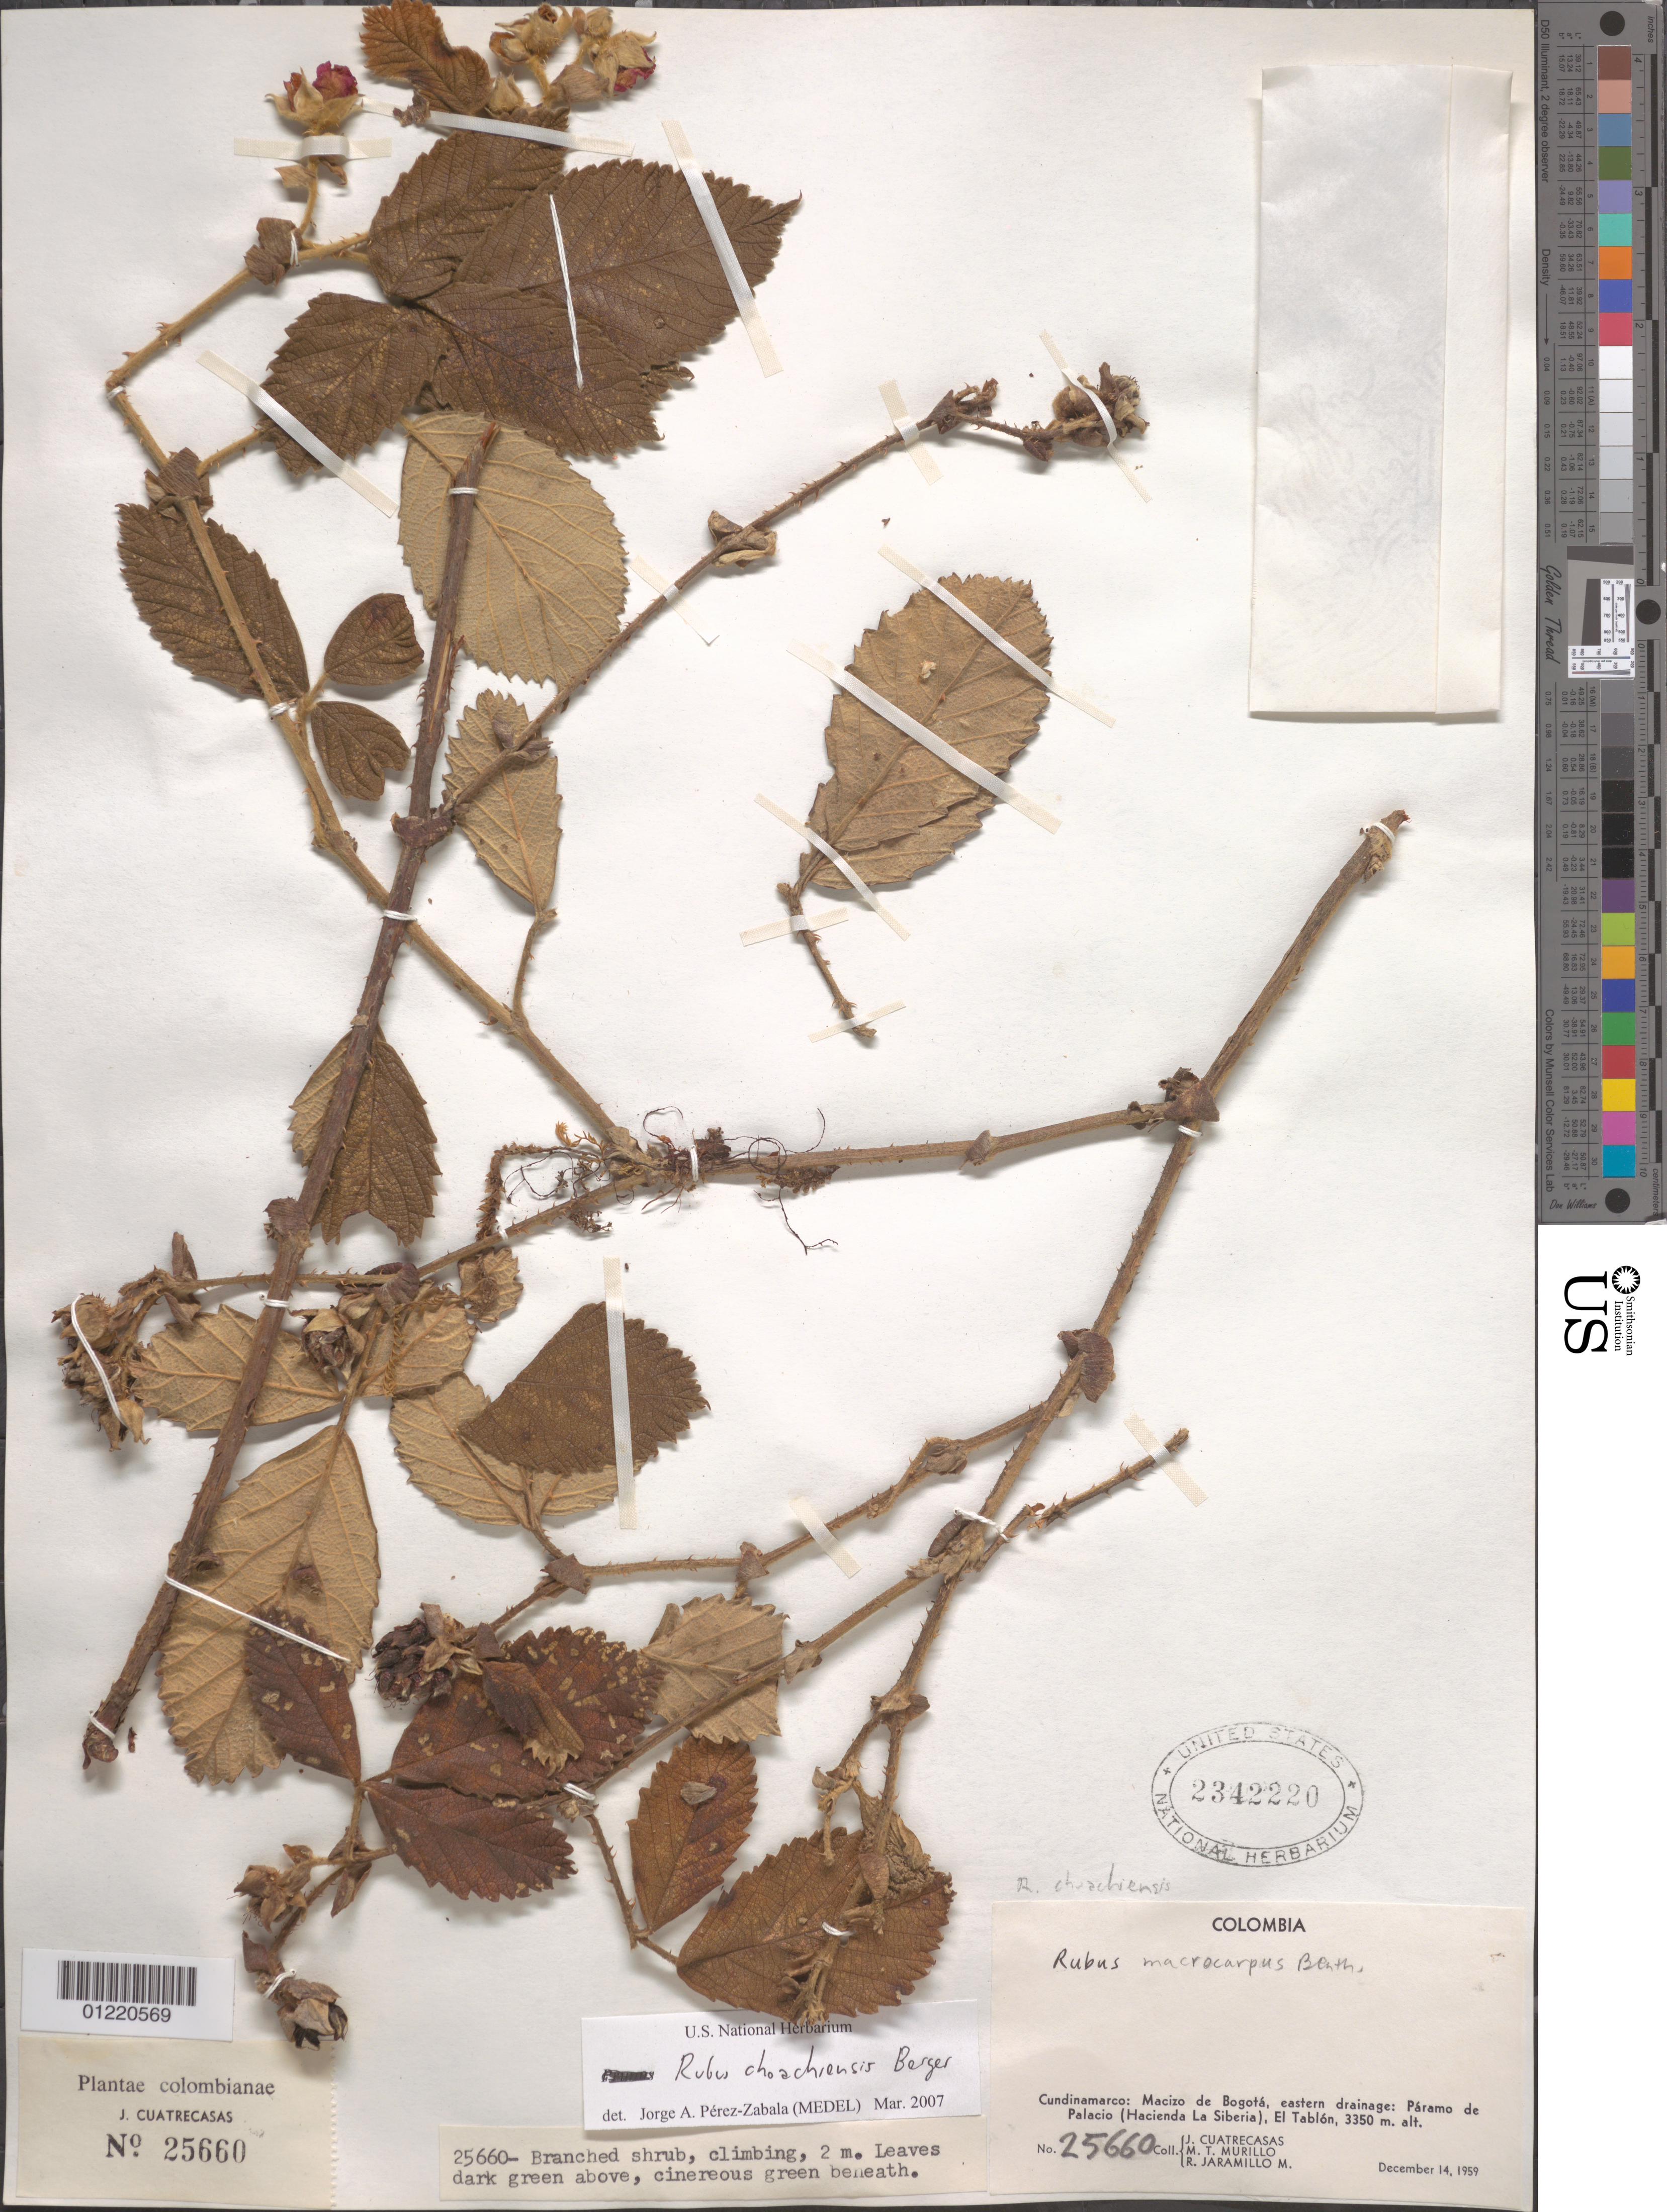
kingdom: Plantae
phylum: Tracheophyta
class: Magnoliopsida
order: Rosales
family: Rosaceae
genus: Rubus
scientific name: Rubus choachiensis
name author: A. Berger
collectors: J. Cuatrecasas, M. Murillo & R. Jaramillo M.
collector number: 25660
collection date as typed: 14 Dec 1959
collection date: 1959-12-14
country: Colombia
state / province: Cundinamarca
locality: Macizo de Bogota, eastern drainage: Paramo de Palacio, Hacienda la Siberiak, el Tablon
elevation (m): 3350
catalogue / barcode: US 2342220